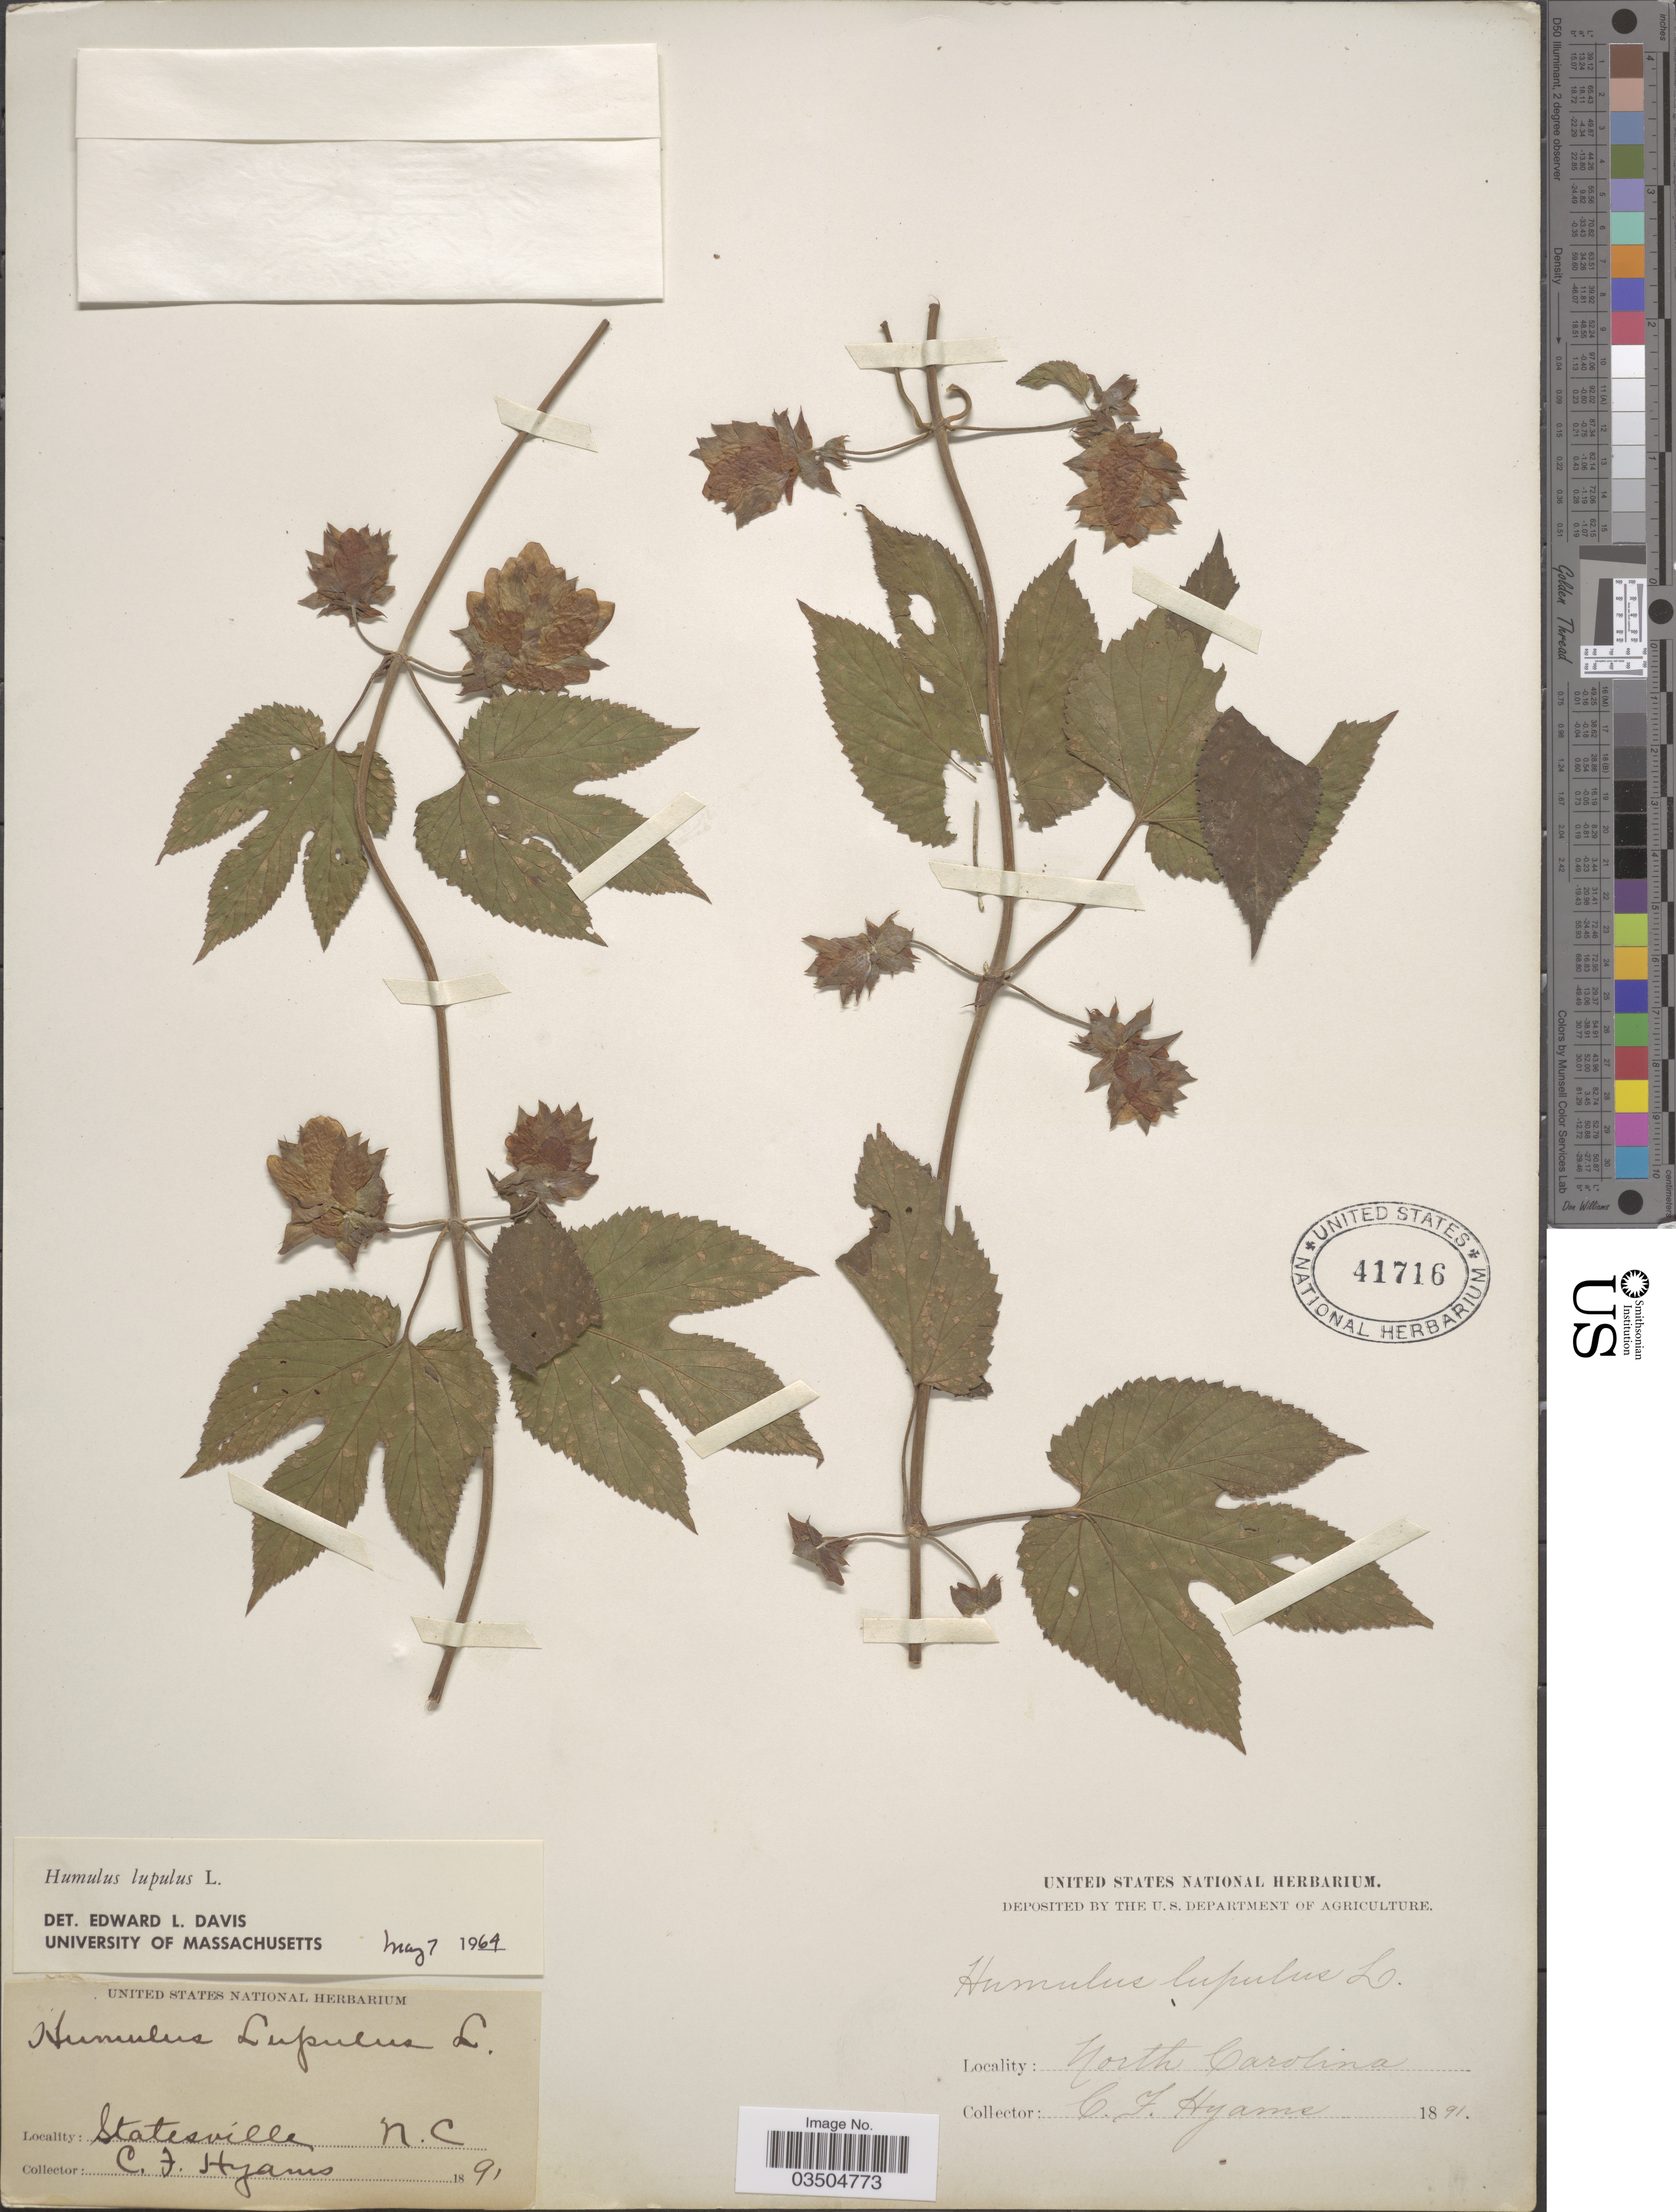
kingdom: Plantae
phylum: Tracheophyta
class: Magnoliopsida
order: Rosales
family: Cannabaceae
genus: Humulus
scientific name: Humulus lupulus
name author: L.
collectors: C. Hyams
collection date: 1891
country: United States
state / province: North Carolina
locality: Statesville.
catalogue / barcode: US 41716